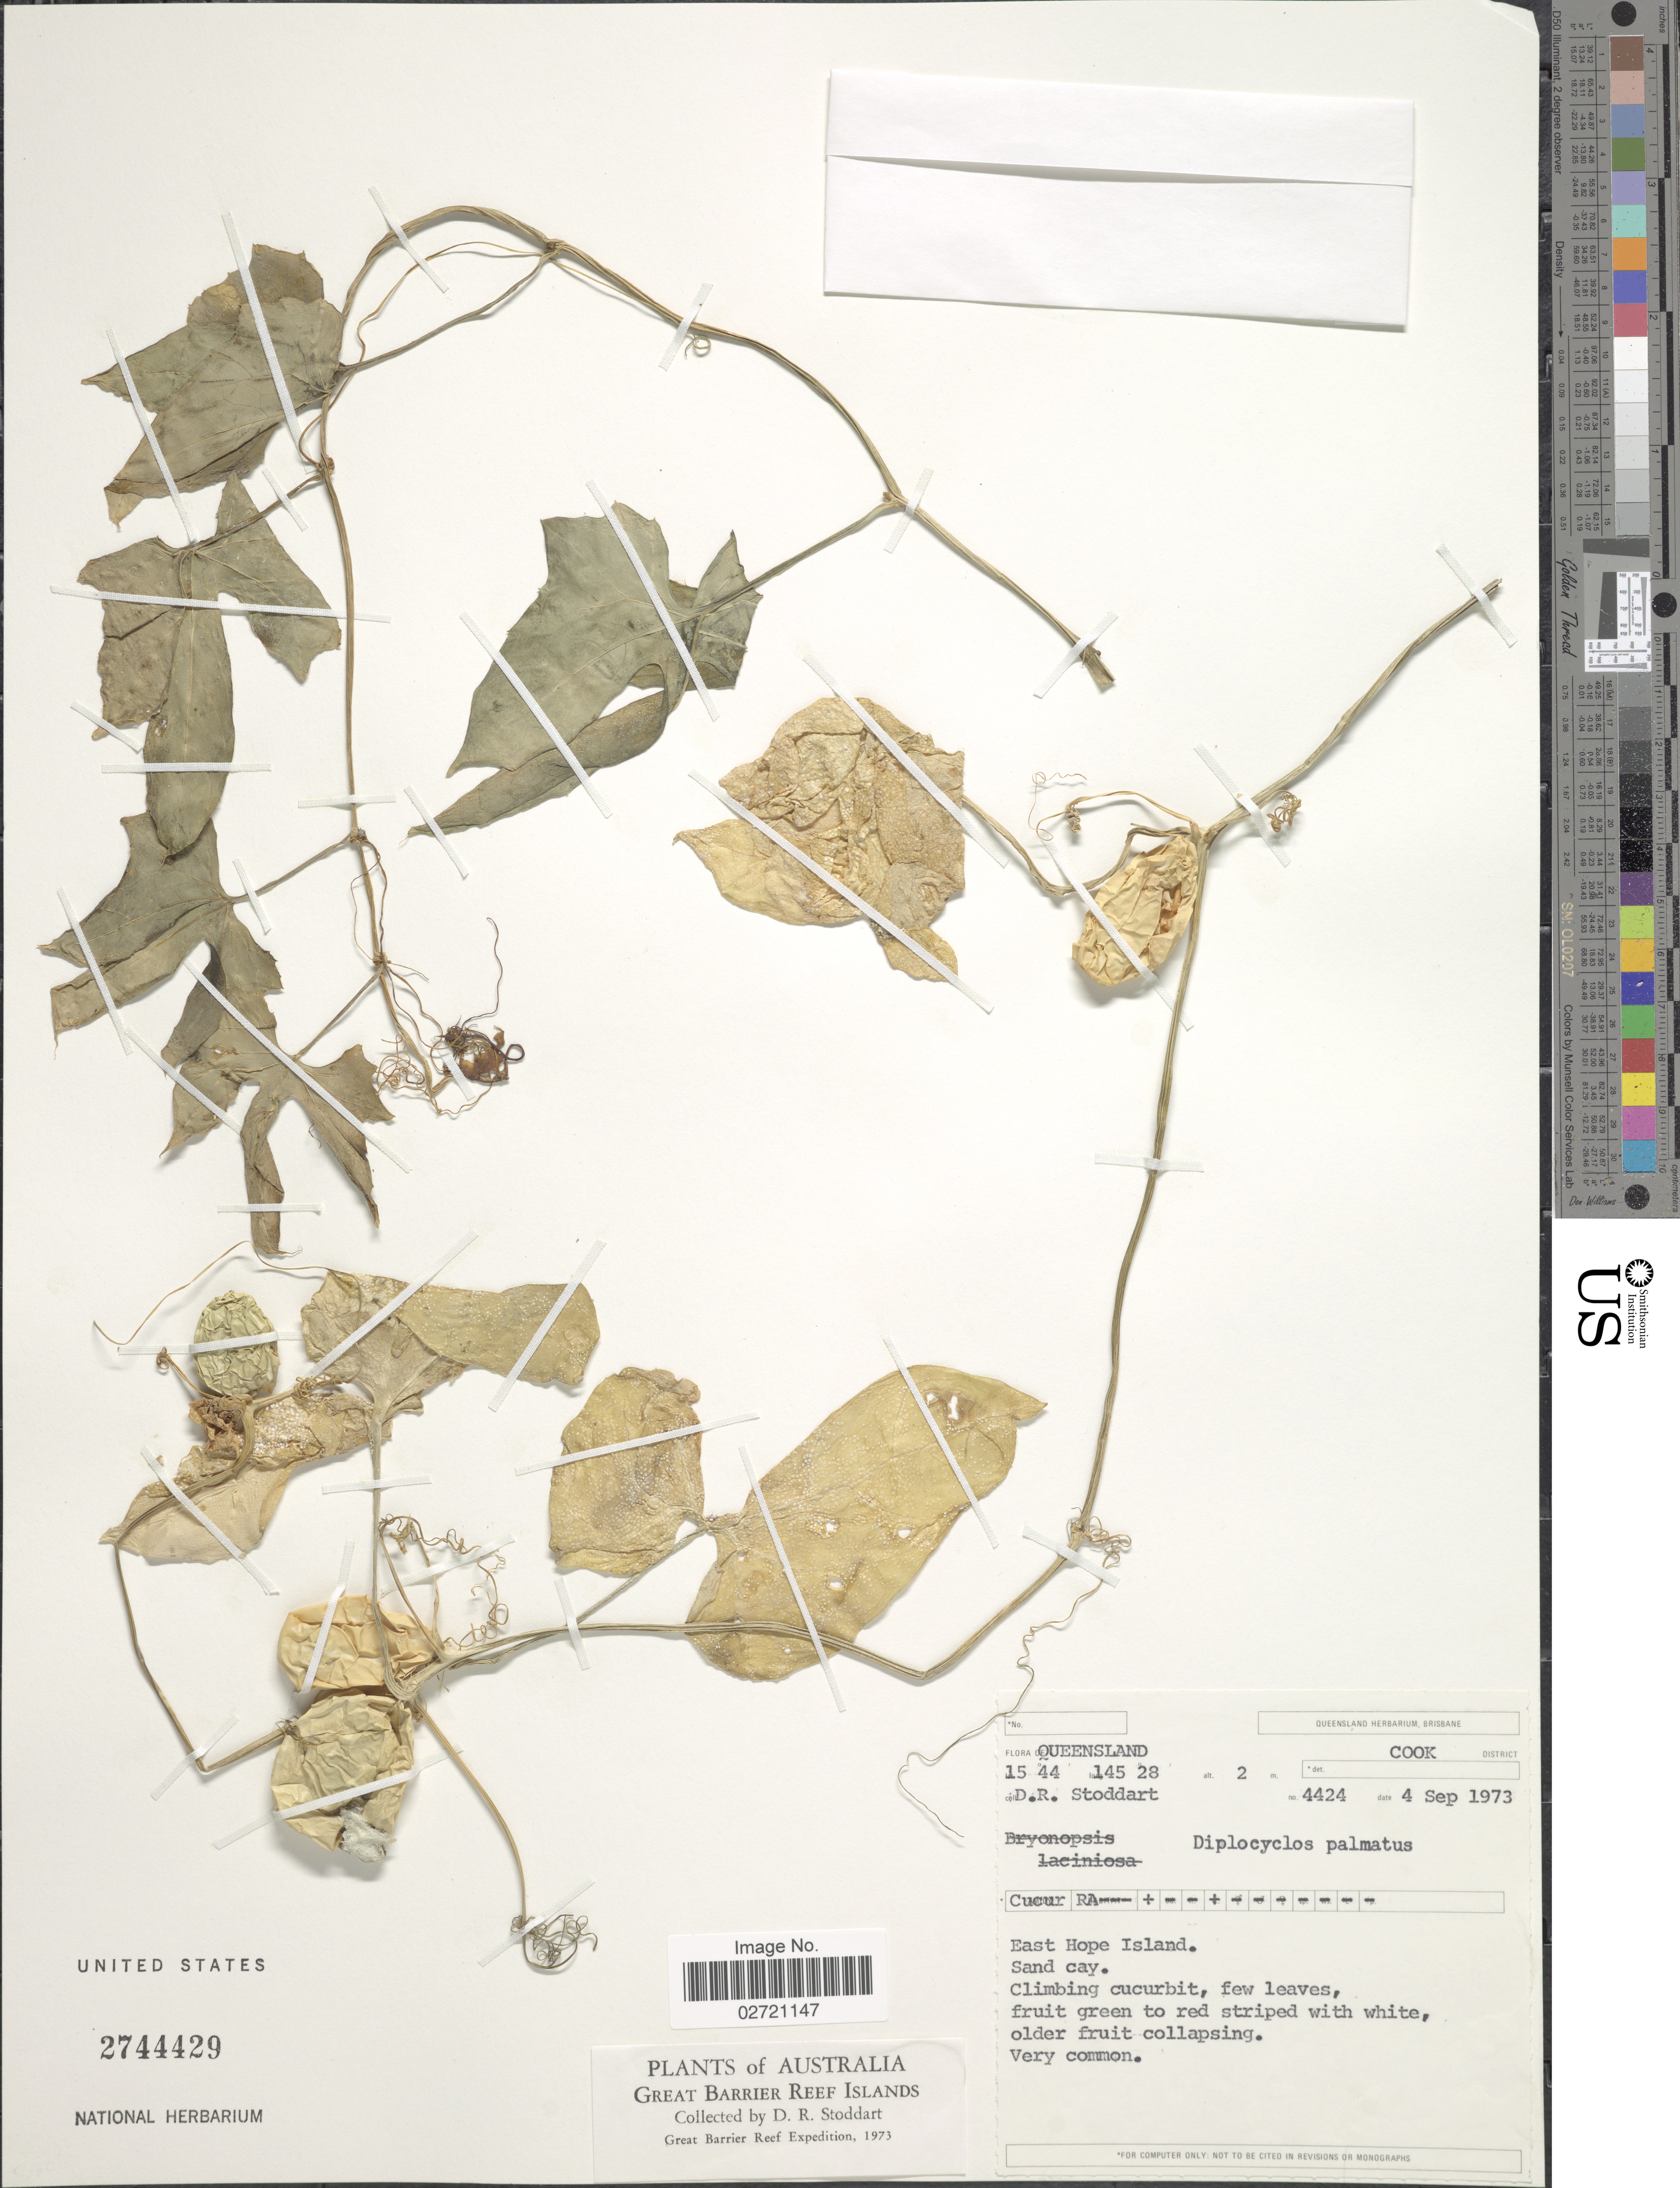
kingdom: Plantae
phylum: Tracheophyta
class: Magnoliopsida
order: Cucurbitales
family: Cucurbitaceae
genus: Diplocyclos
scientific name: Diplocyclos palmatus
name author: (L.) C. Jeffrey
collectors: D. R. Stoddart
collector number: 4424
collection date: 1973-09-04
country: Australia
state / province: Queensland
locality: Great Barrier Reef Islands. Cook. East Hope Island.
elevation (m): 2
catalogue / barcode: US 2744429